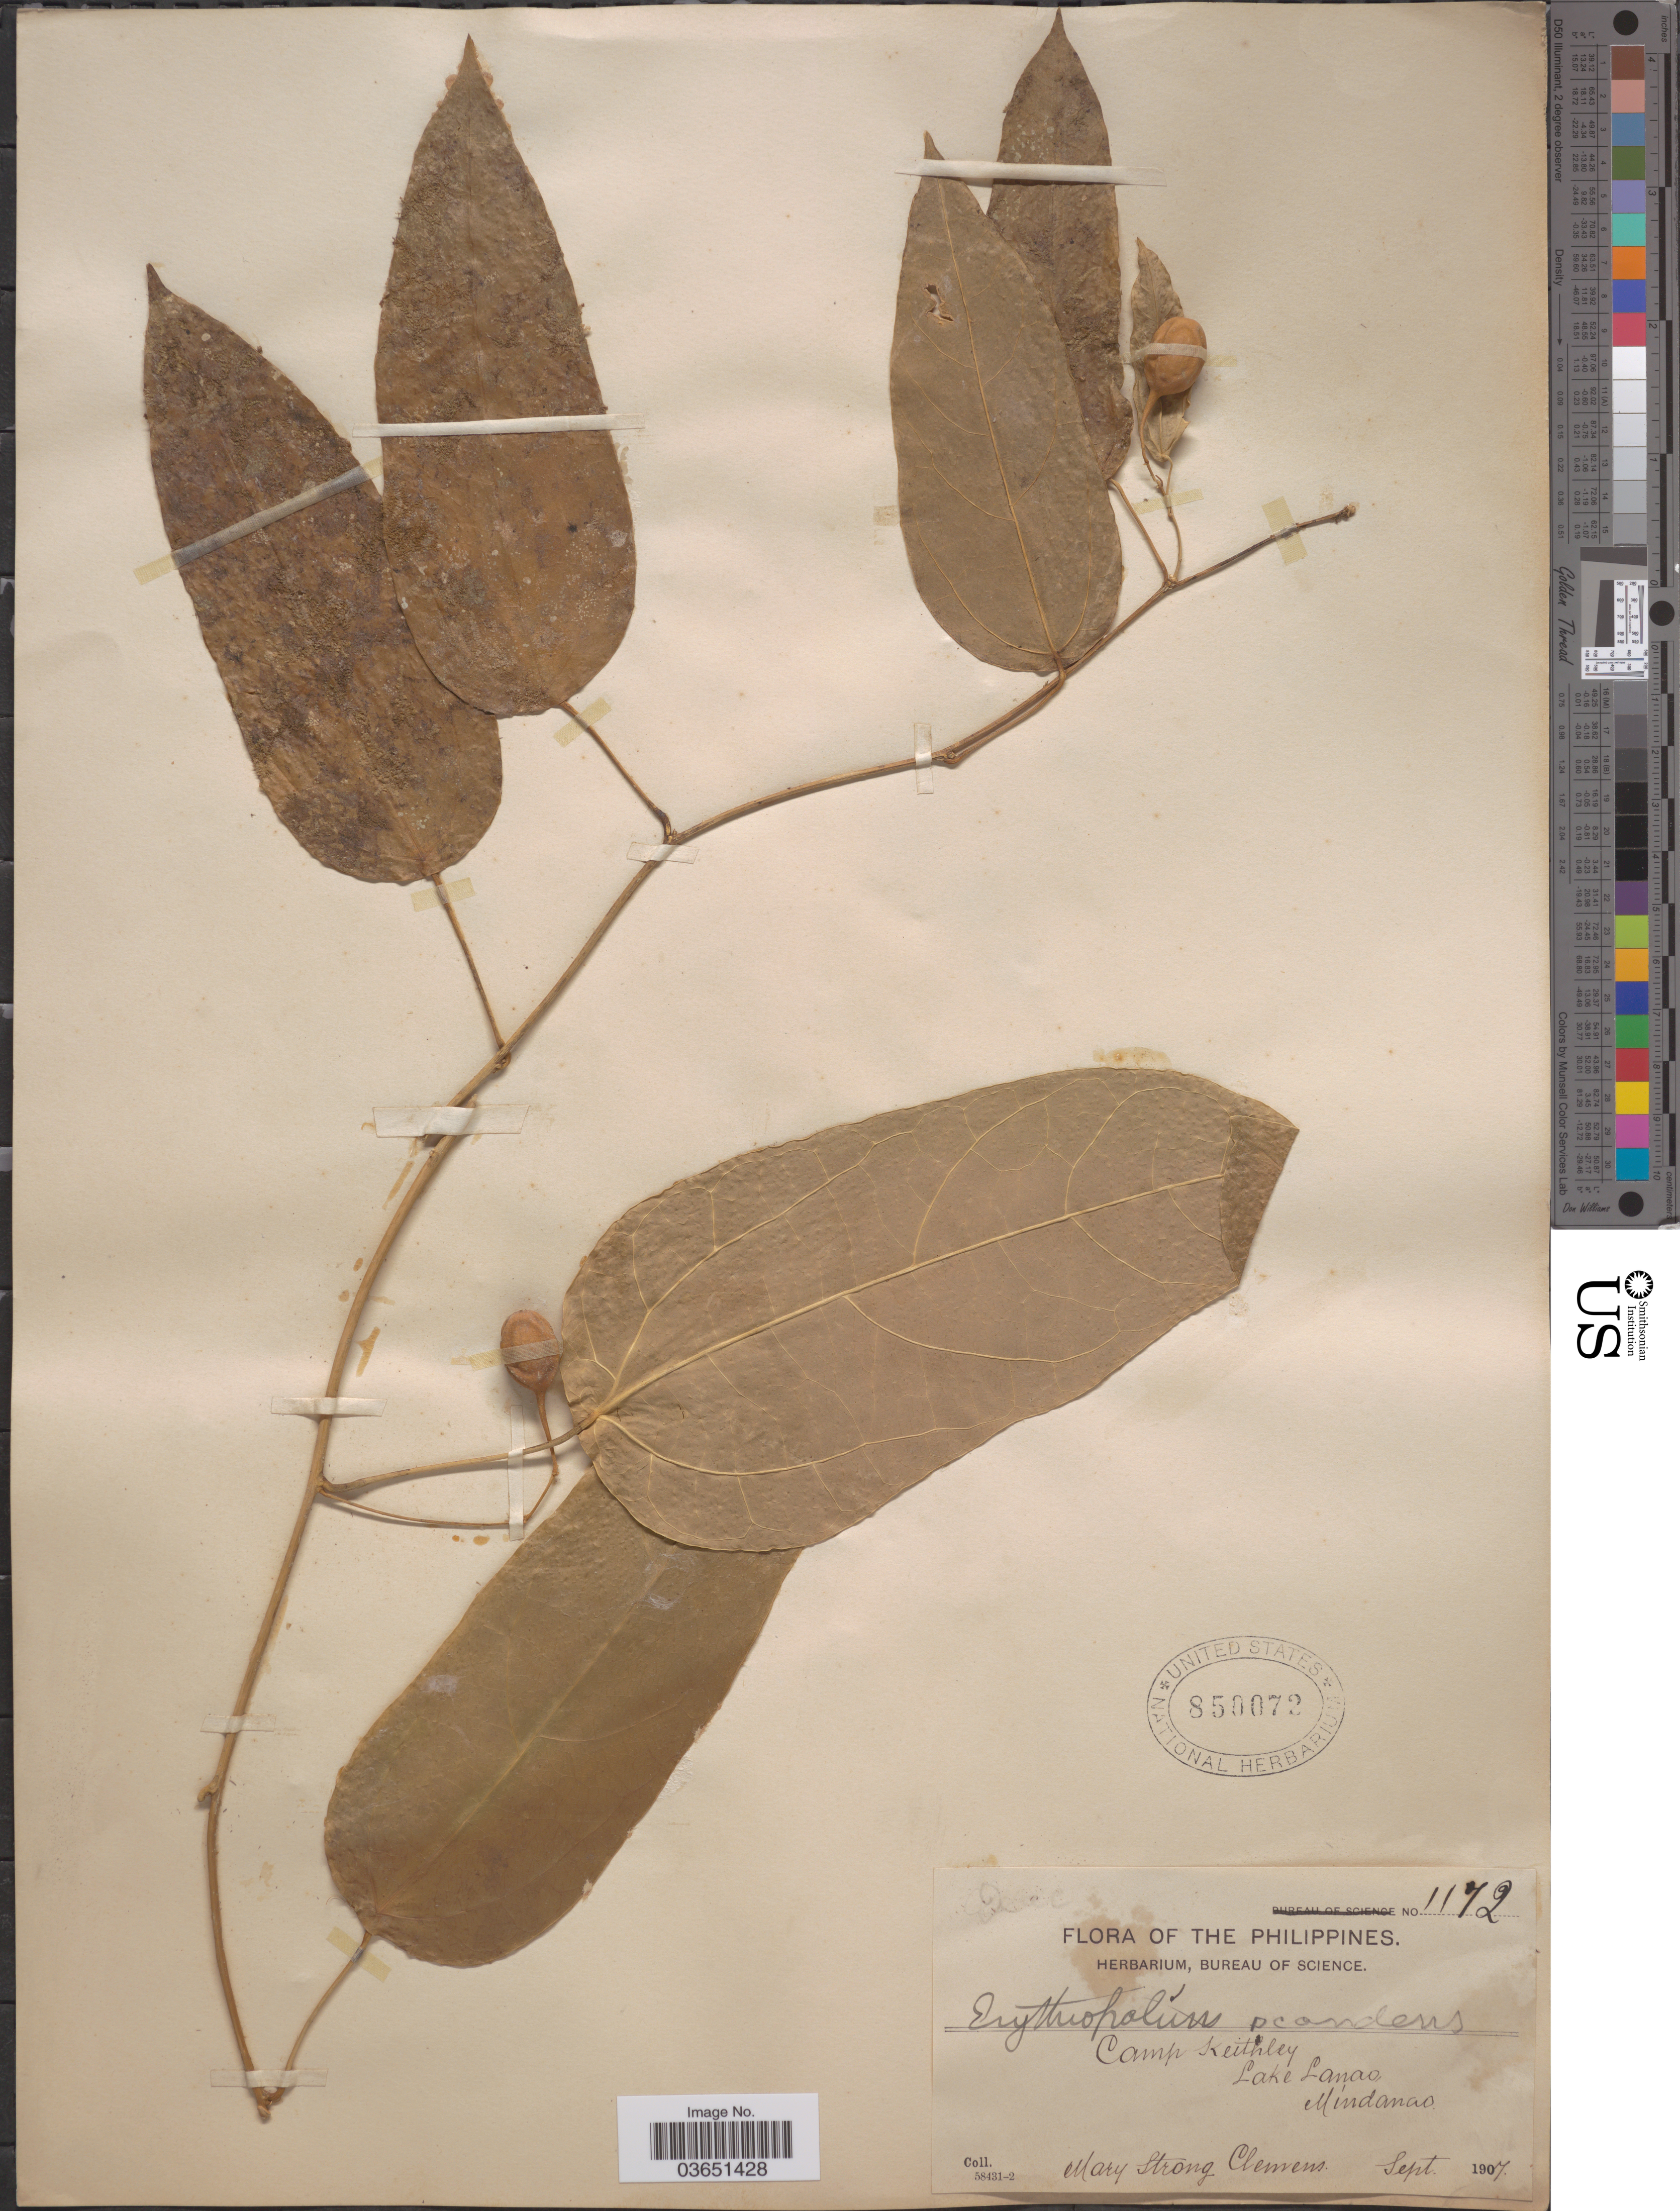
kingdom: Plantae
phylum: Tracheophyta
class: Magnoliopsida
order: Santalales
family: Erythropalaceae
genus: Erythropalum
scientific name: Erythropalum scandens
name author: Blume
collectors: M. S. Clemens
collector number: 1172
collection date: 1907-09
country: Philippines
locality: Camp Keithley. Lake Lanao, Mindanao.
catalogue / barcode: US 850072